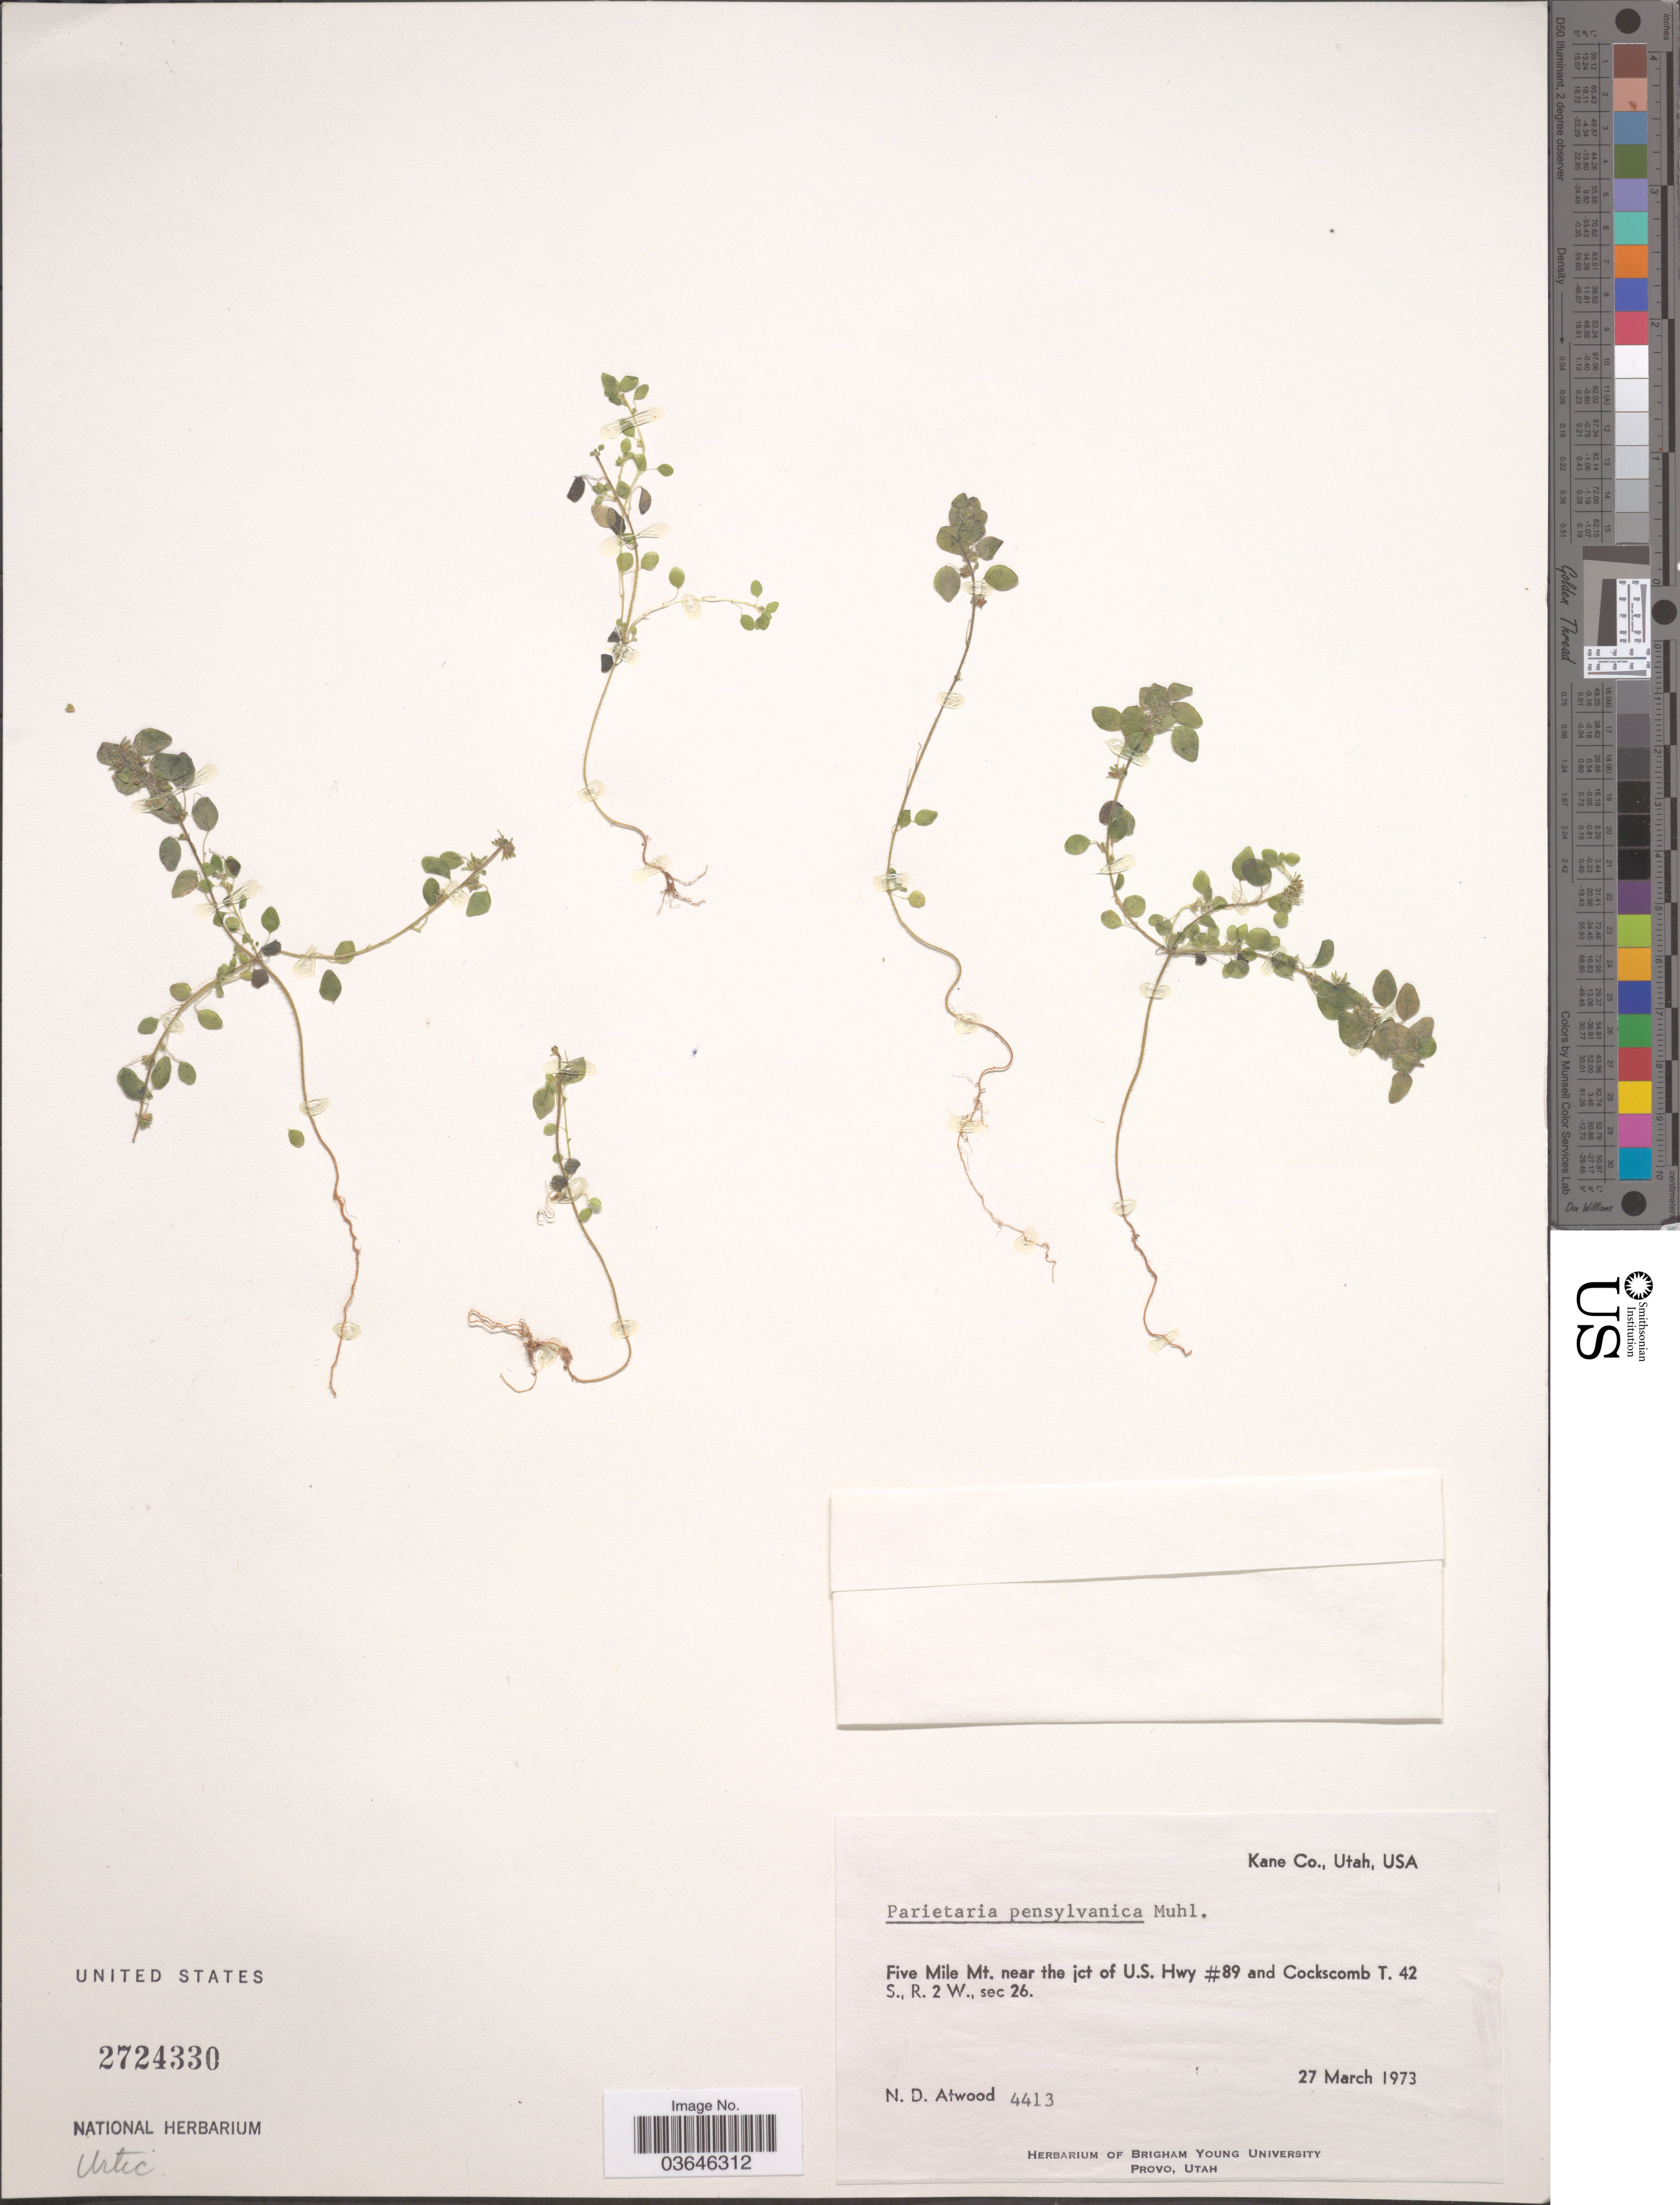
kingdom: Plantae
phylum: Tracheophyta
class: Magnoliopsida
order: Rosales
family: Urticaceae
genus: Parietaria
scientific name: Parietaria pensylvanica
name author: Muhl. ex Willd.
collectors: N. Atwood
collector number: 4413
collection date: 1973-03-27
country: United States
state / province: Utah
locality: Kane Co. Five Mile Mt. near the jct of U.S. Hwy #89 and Cockscomb T. 42 S., R. 2 W., sec 26.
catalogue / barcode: US 2724330